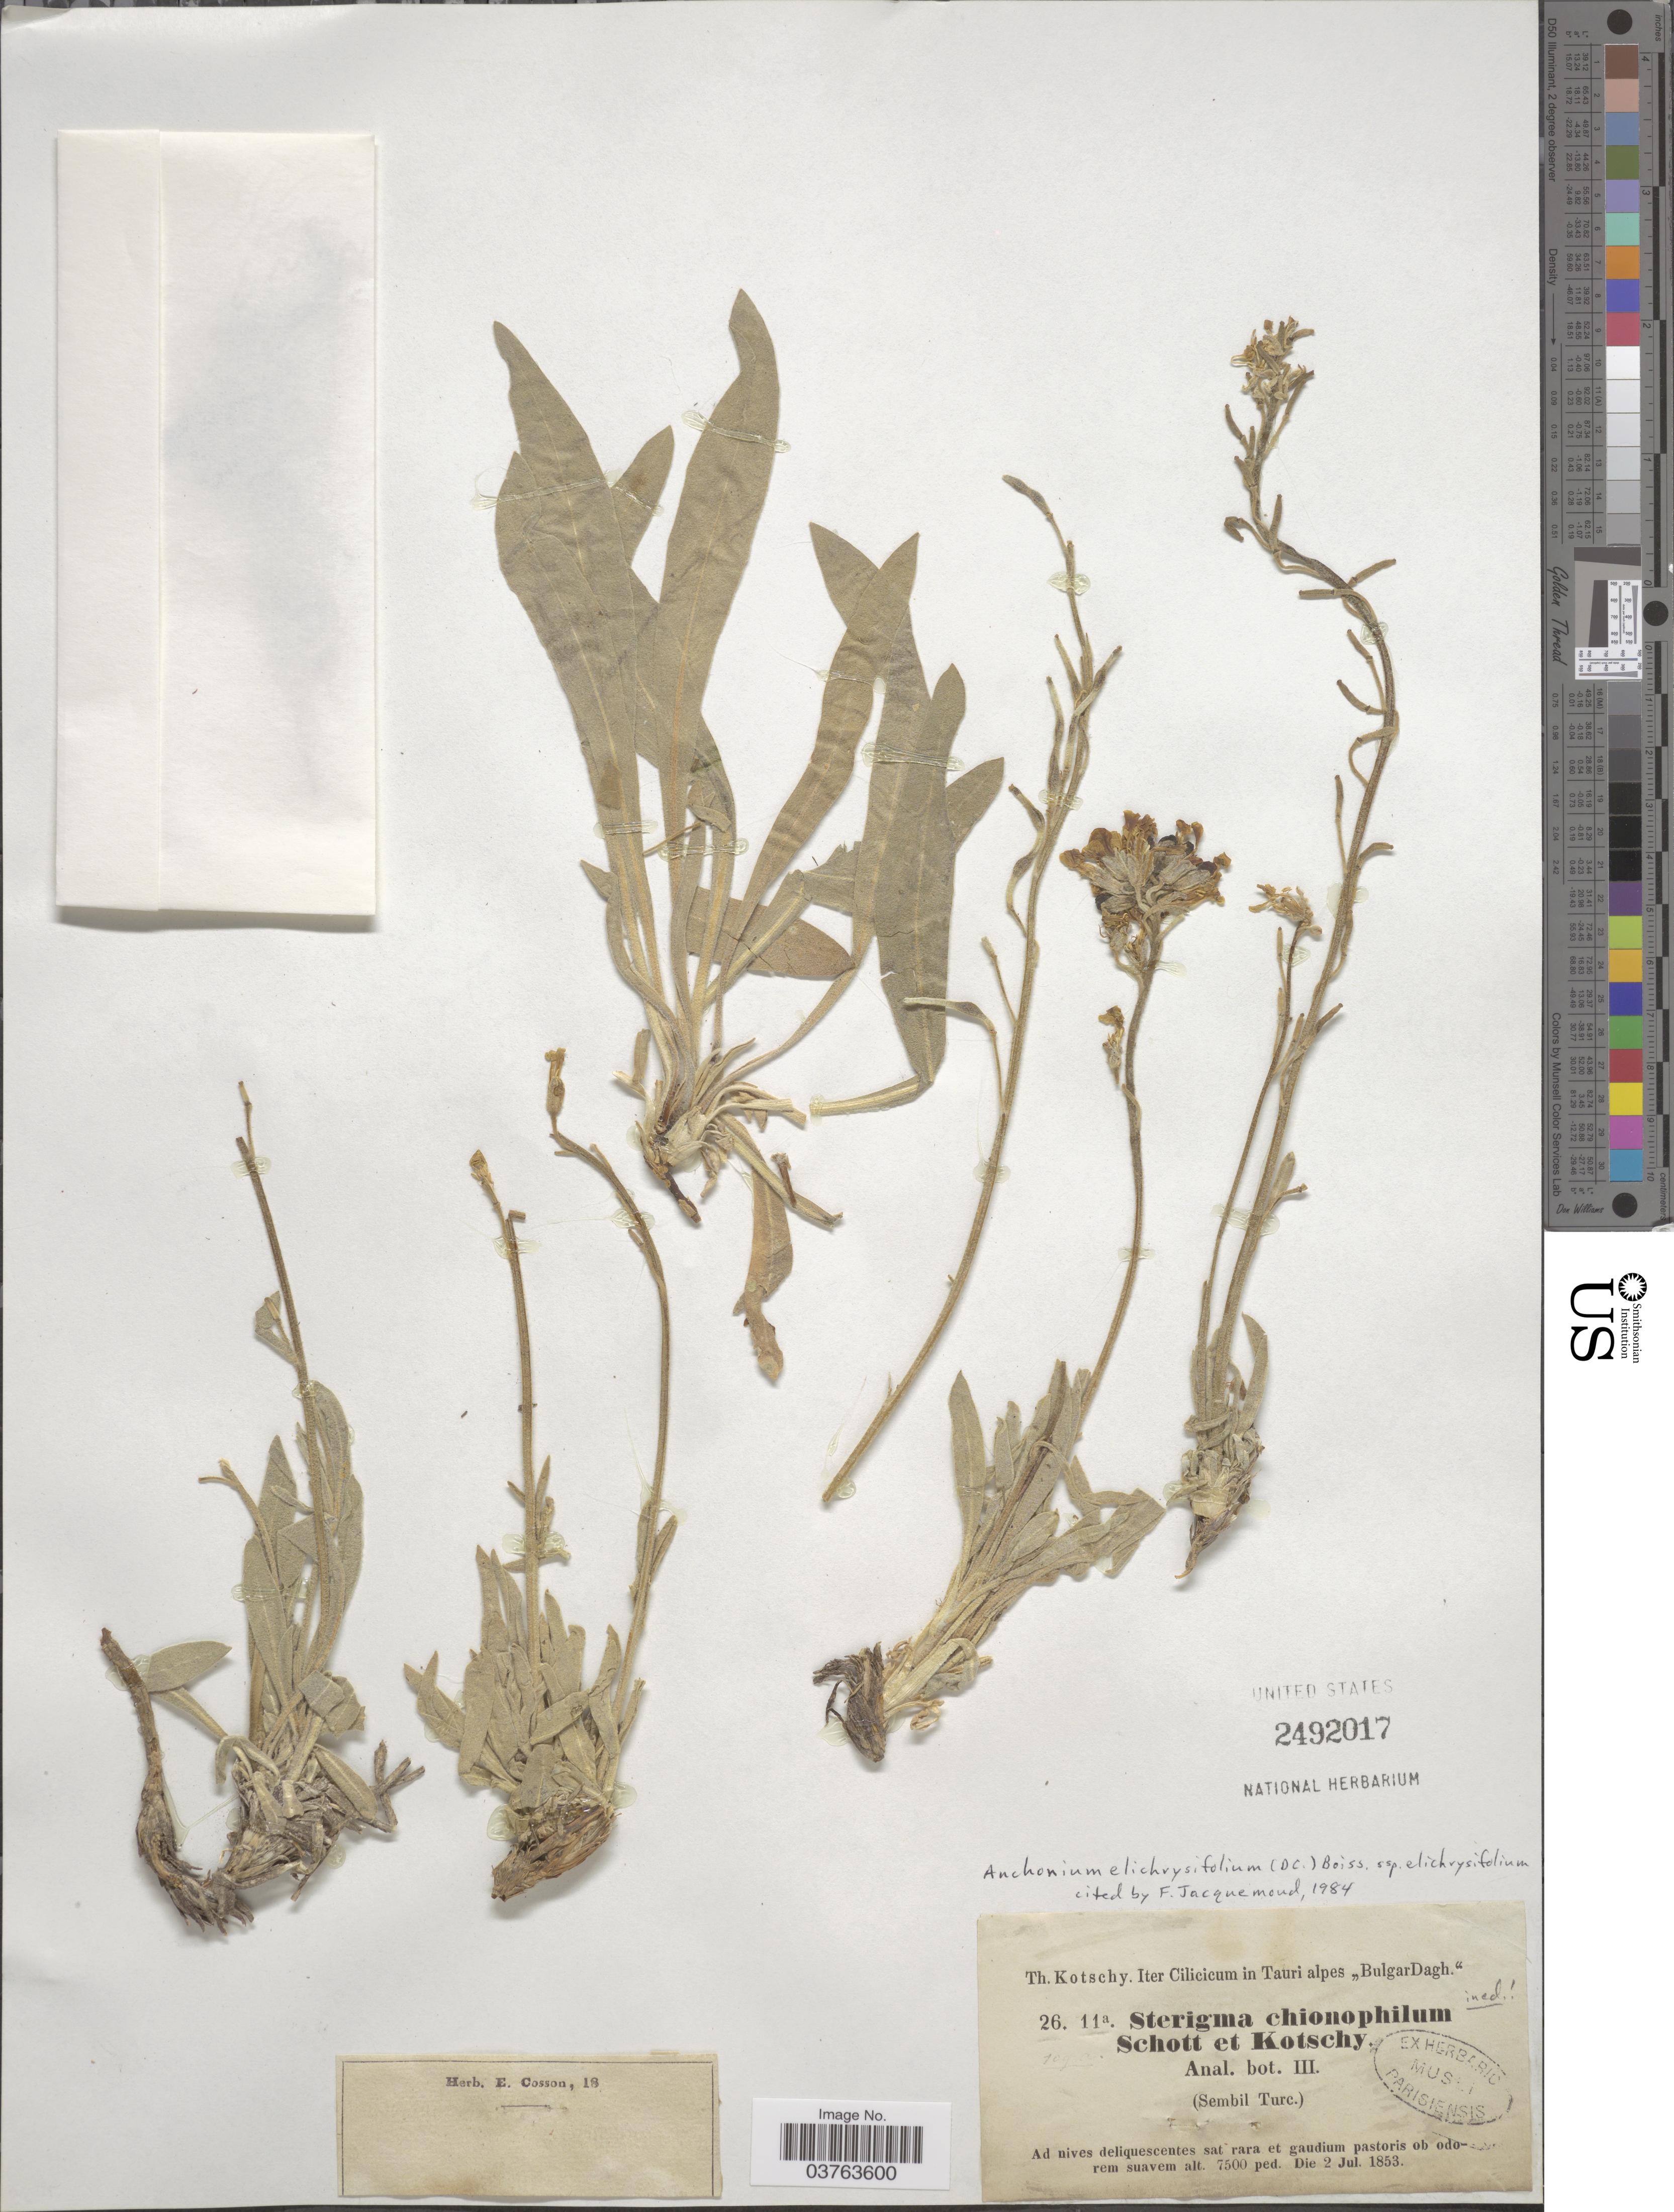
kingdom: Plantae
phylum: Tracheophyta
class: Magnoliopsida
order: Brassicales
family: Brassicaceae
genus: Anchonium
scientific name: Anchonium elichrysifolium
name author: Boiss.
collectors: K. G. Kotschy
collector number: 26.11a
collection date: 1853-07-02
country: Turkey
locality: Cilicicum in Tauri alpes "Bulgar Dagh". Ad nives deliquescentes sat rara et gaudium pastoris ob odorem suavem.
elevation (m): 2286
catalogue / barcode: US 2492017